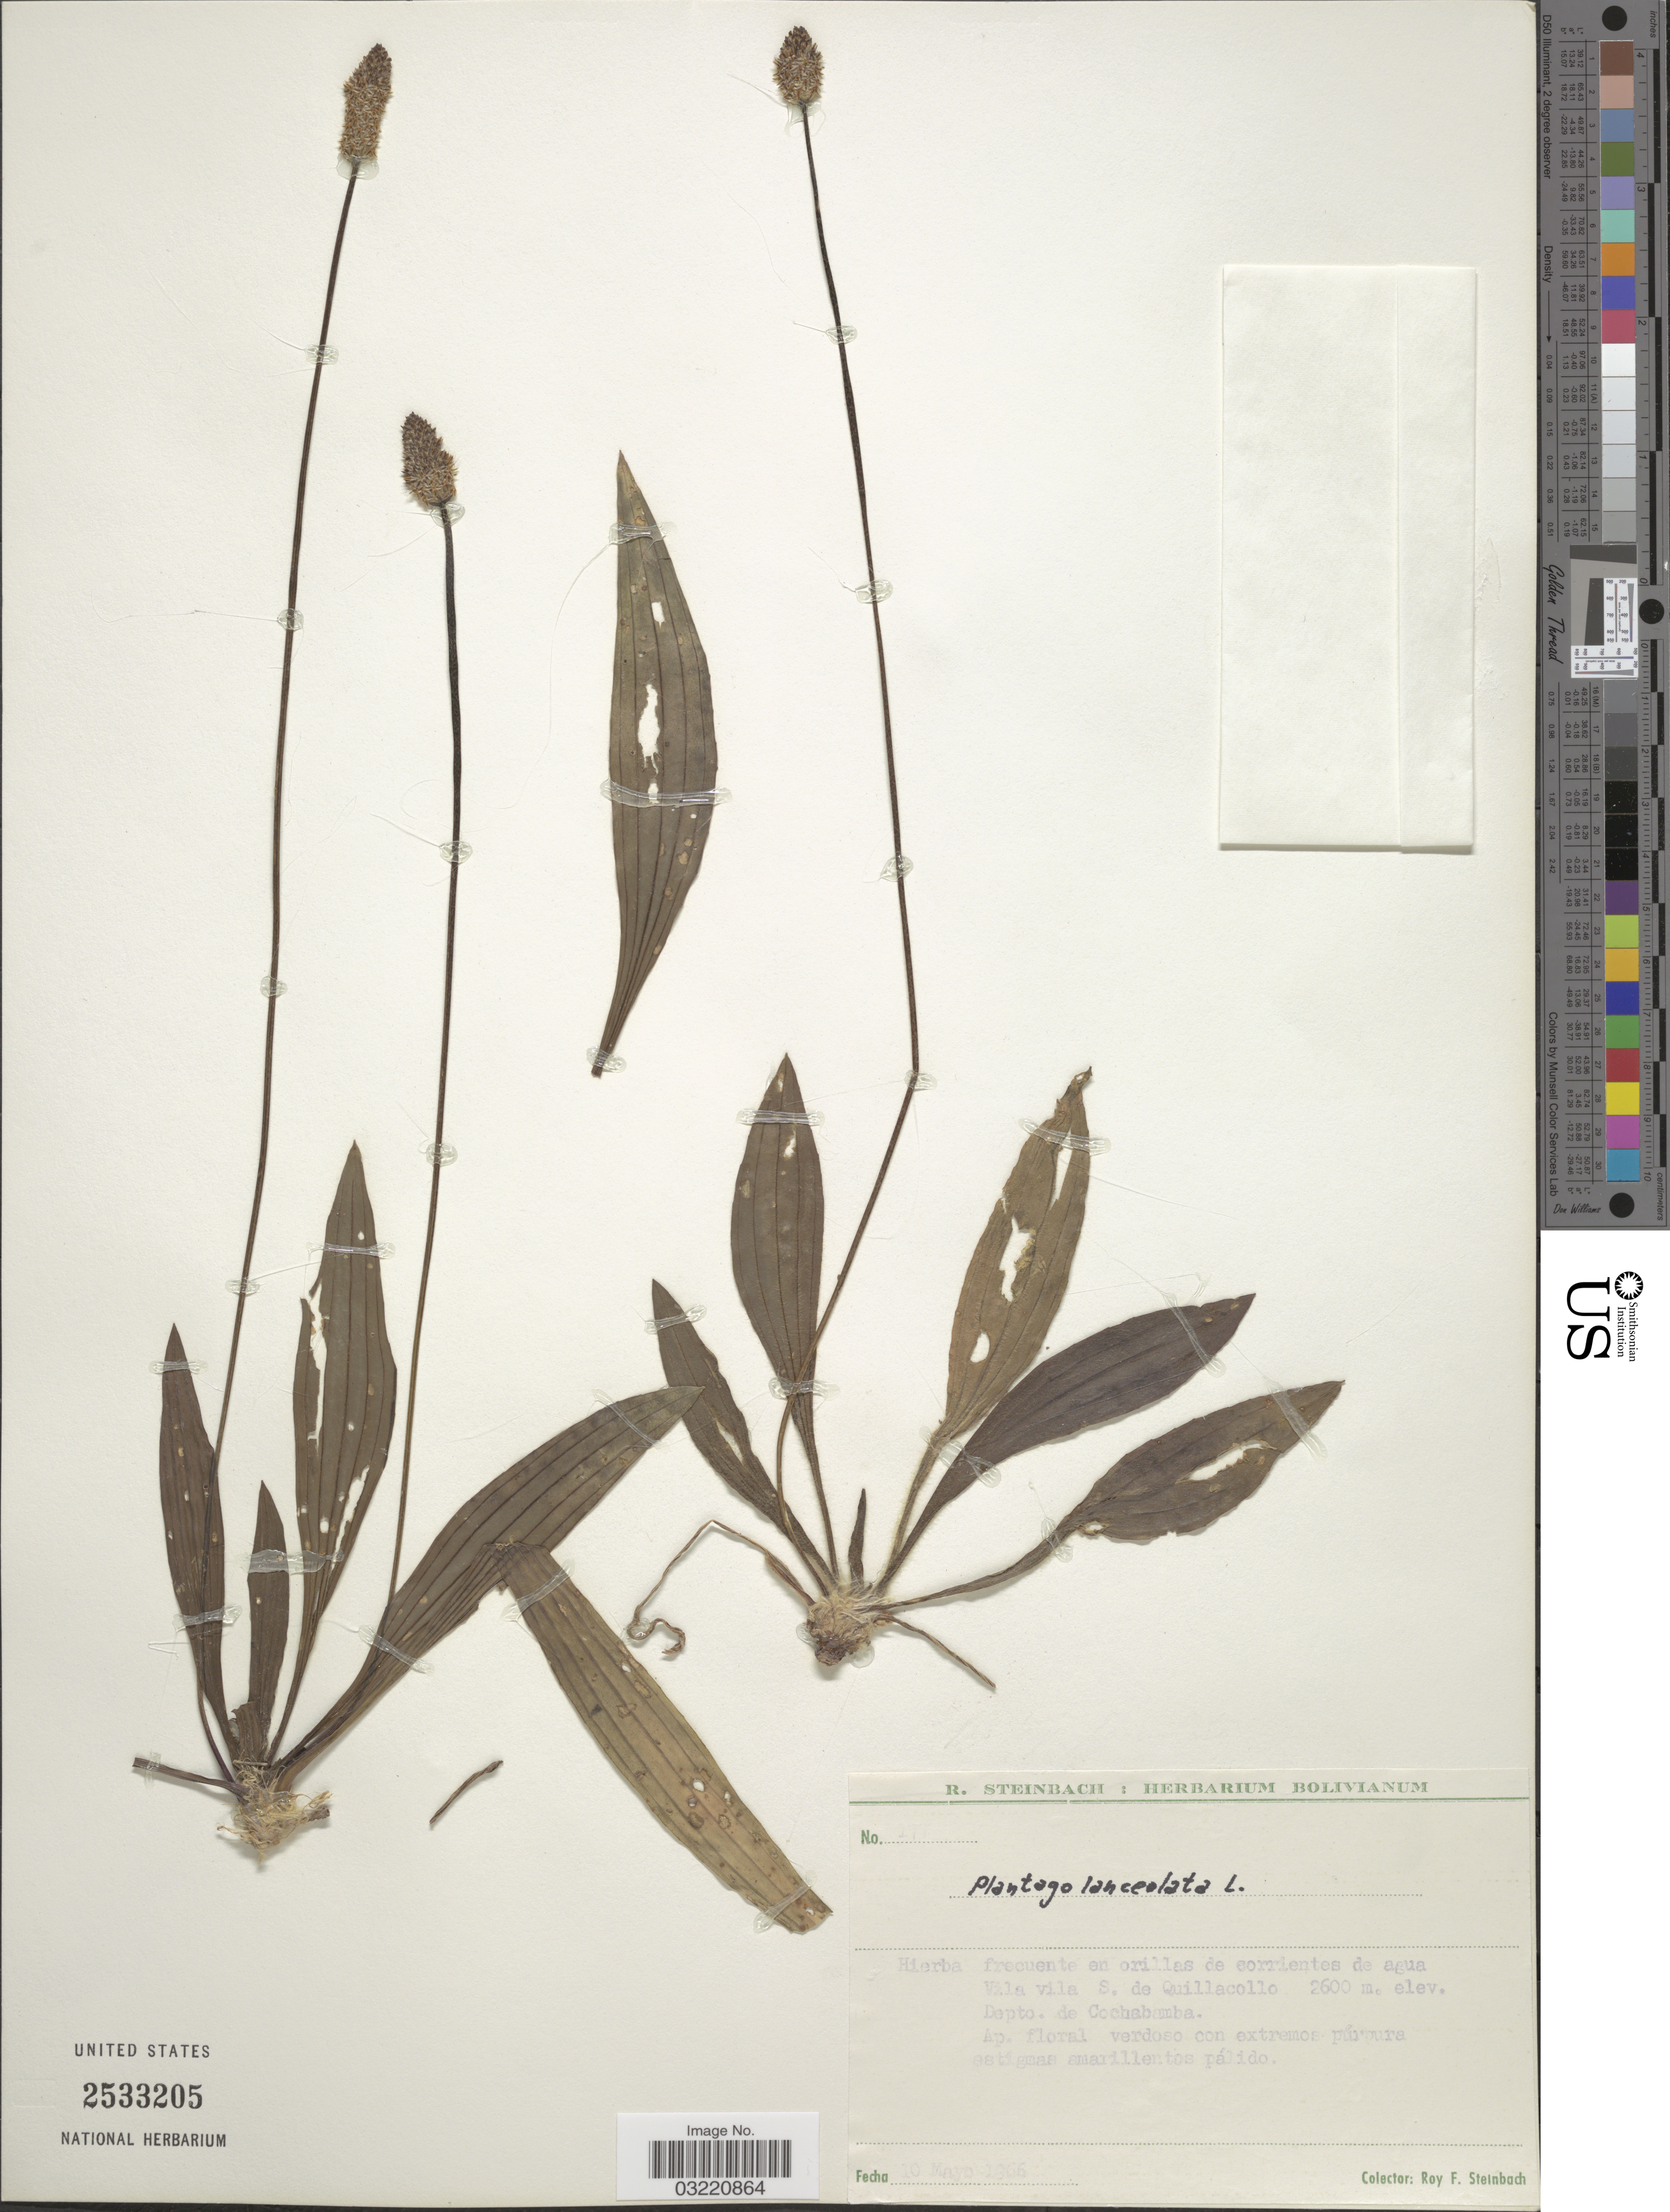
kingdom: Plantae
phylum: Tracheophyta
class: Magnoliopsida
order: Lamiales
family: Plantaginaceae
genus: Plantago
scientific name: Plantago lanceolata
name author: L.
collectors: R. F. Steinbach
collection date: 1966-05-10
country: Bolivia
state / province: Cochabamba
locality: En orillas de corrientes de agua Vila vila S. de Quillacollo. Depto. de Cochabamba.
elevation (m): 2600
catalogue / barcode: US 2533205